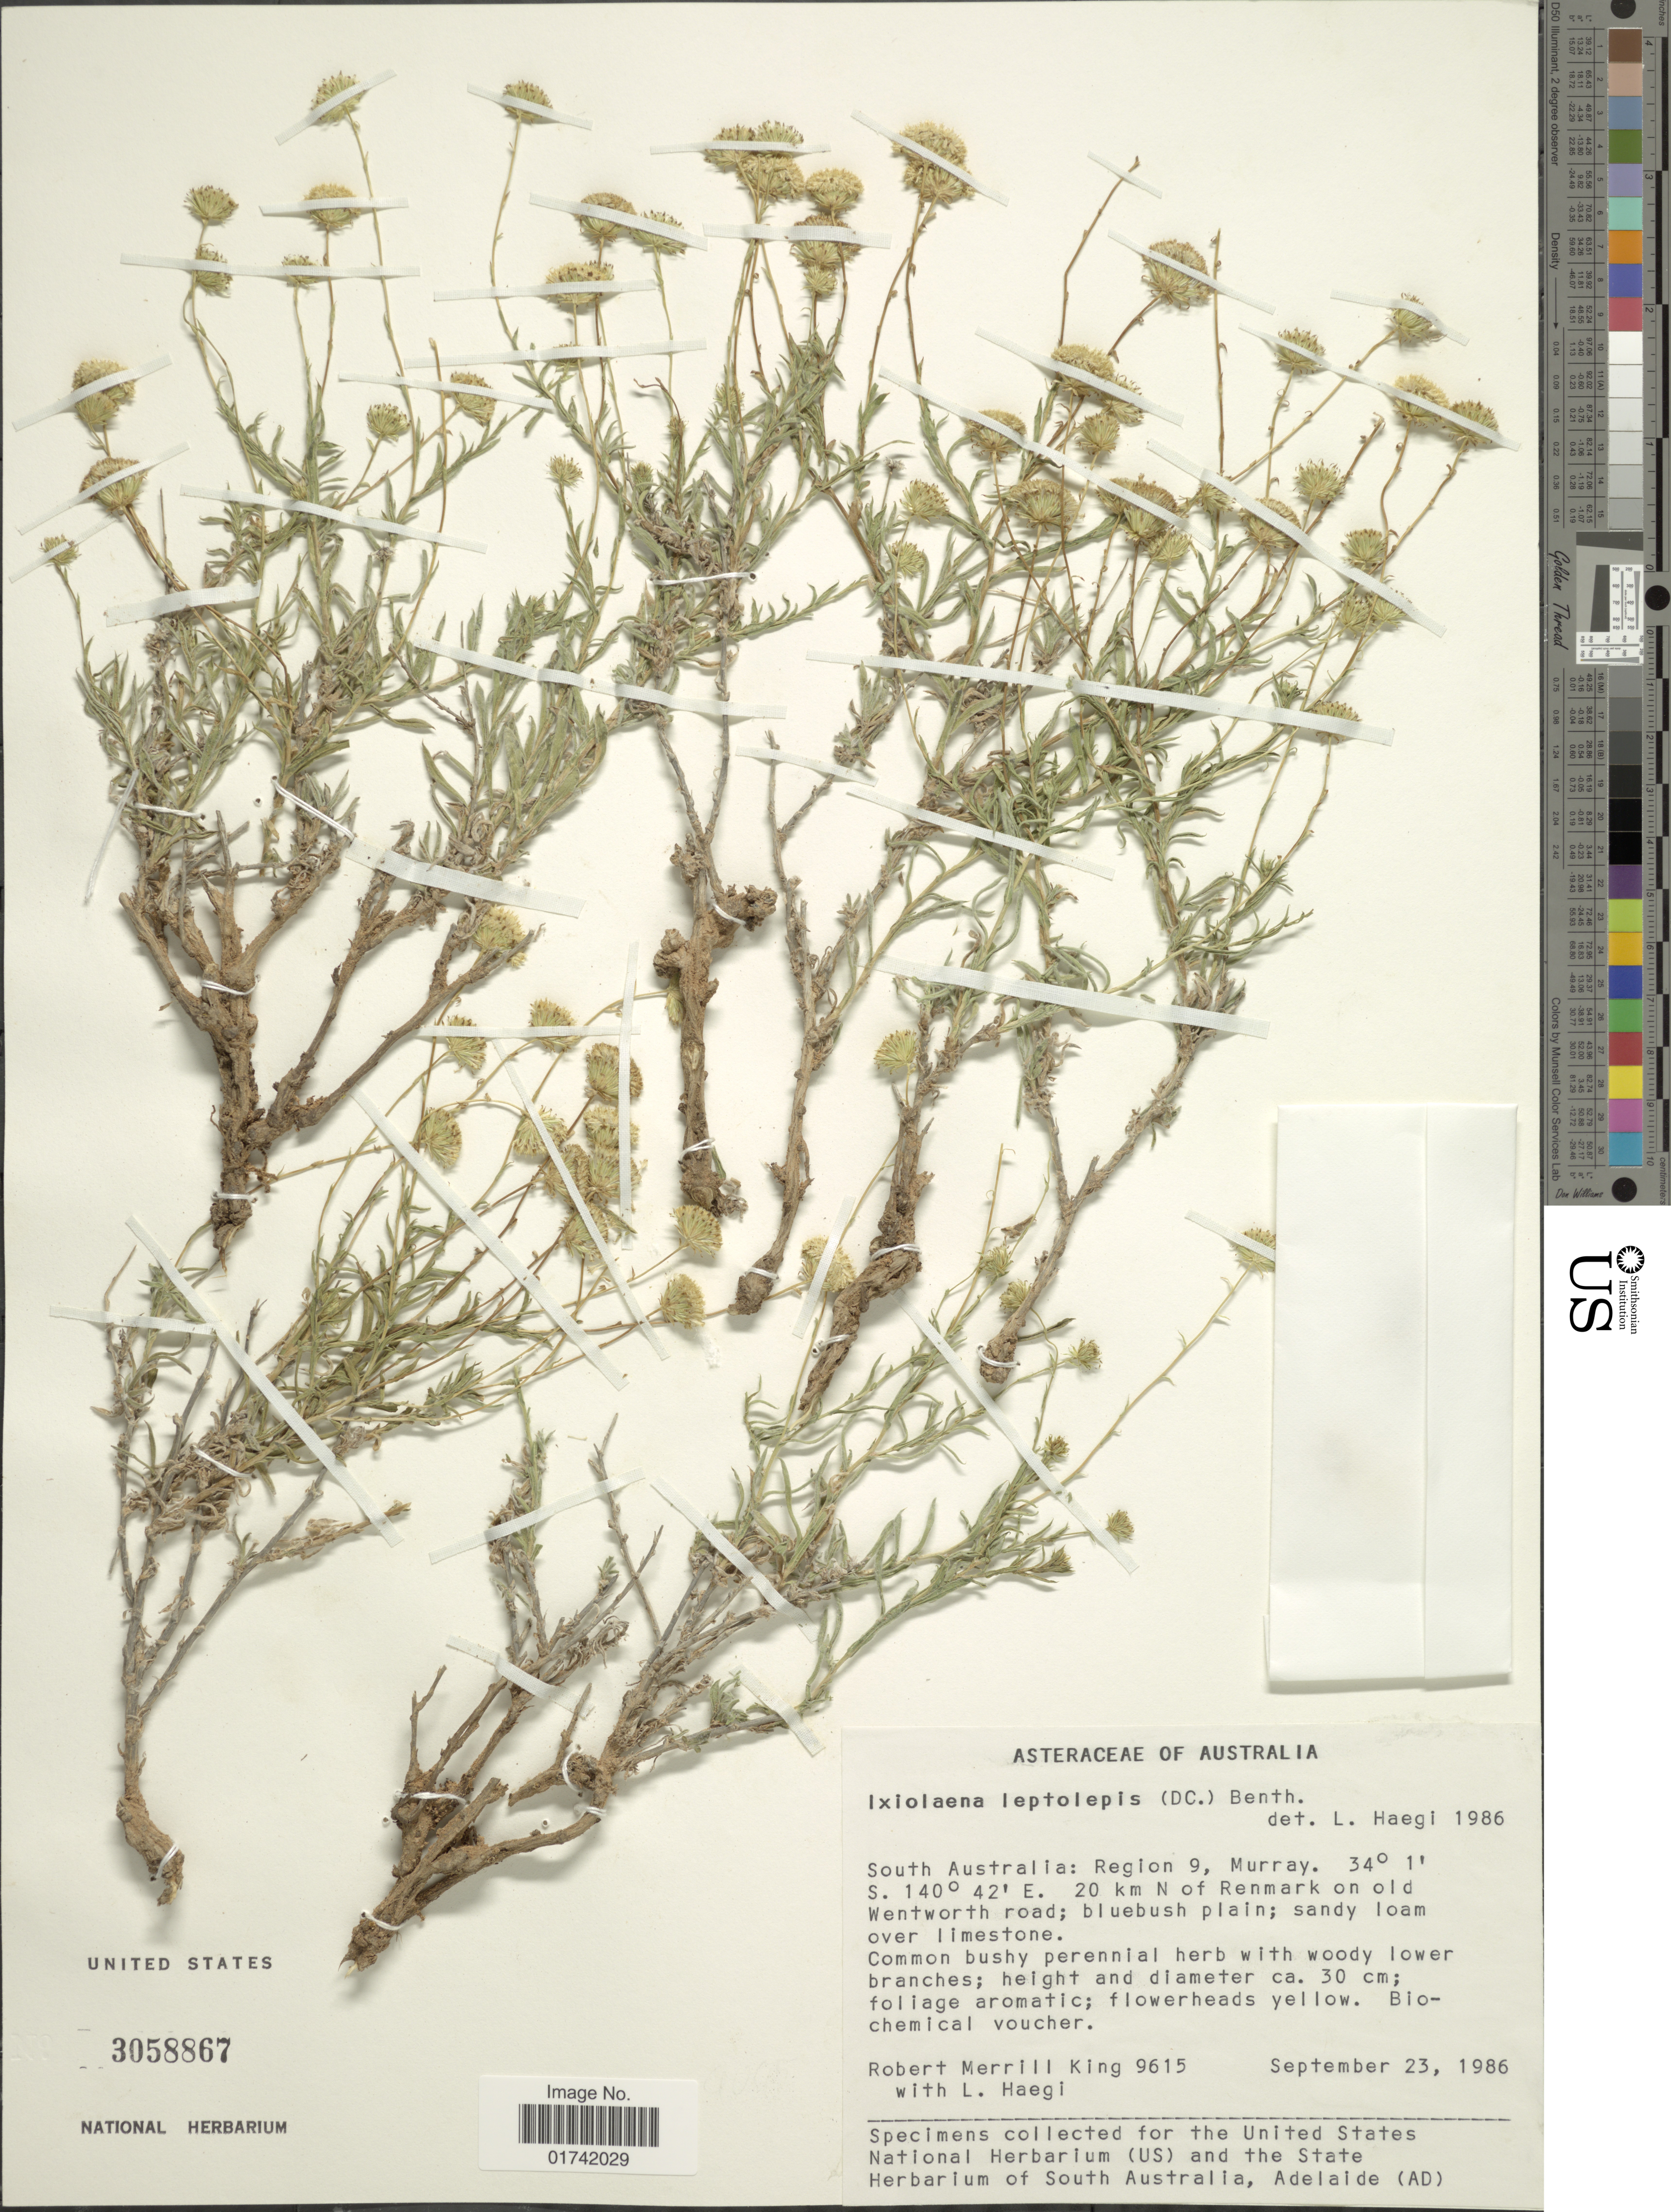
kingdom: Plantae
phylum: Tracheophyta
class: Magnoliopsida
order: Asterales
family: Asteraceae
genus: Ixiolaena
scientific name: Ixiolaena leptolepis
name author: (DC.) Benth.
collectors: R. M. King & L. Haegi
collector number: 9615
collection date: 1986-09-23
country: Australia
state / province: South Australia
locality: Region 9, Murray. 20 km N of Renmark on old Wentworth road.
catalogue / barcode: US 3058867